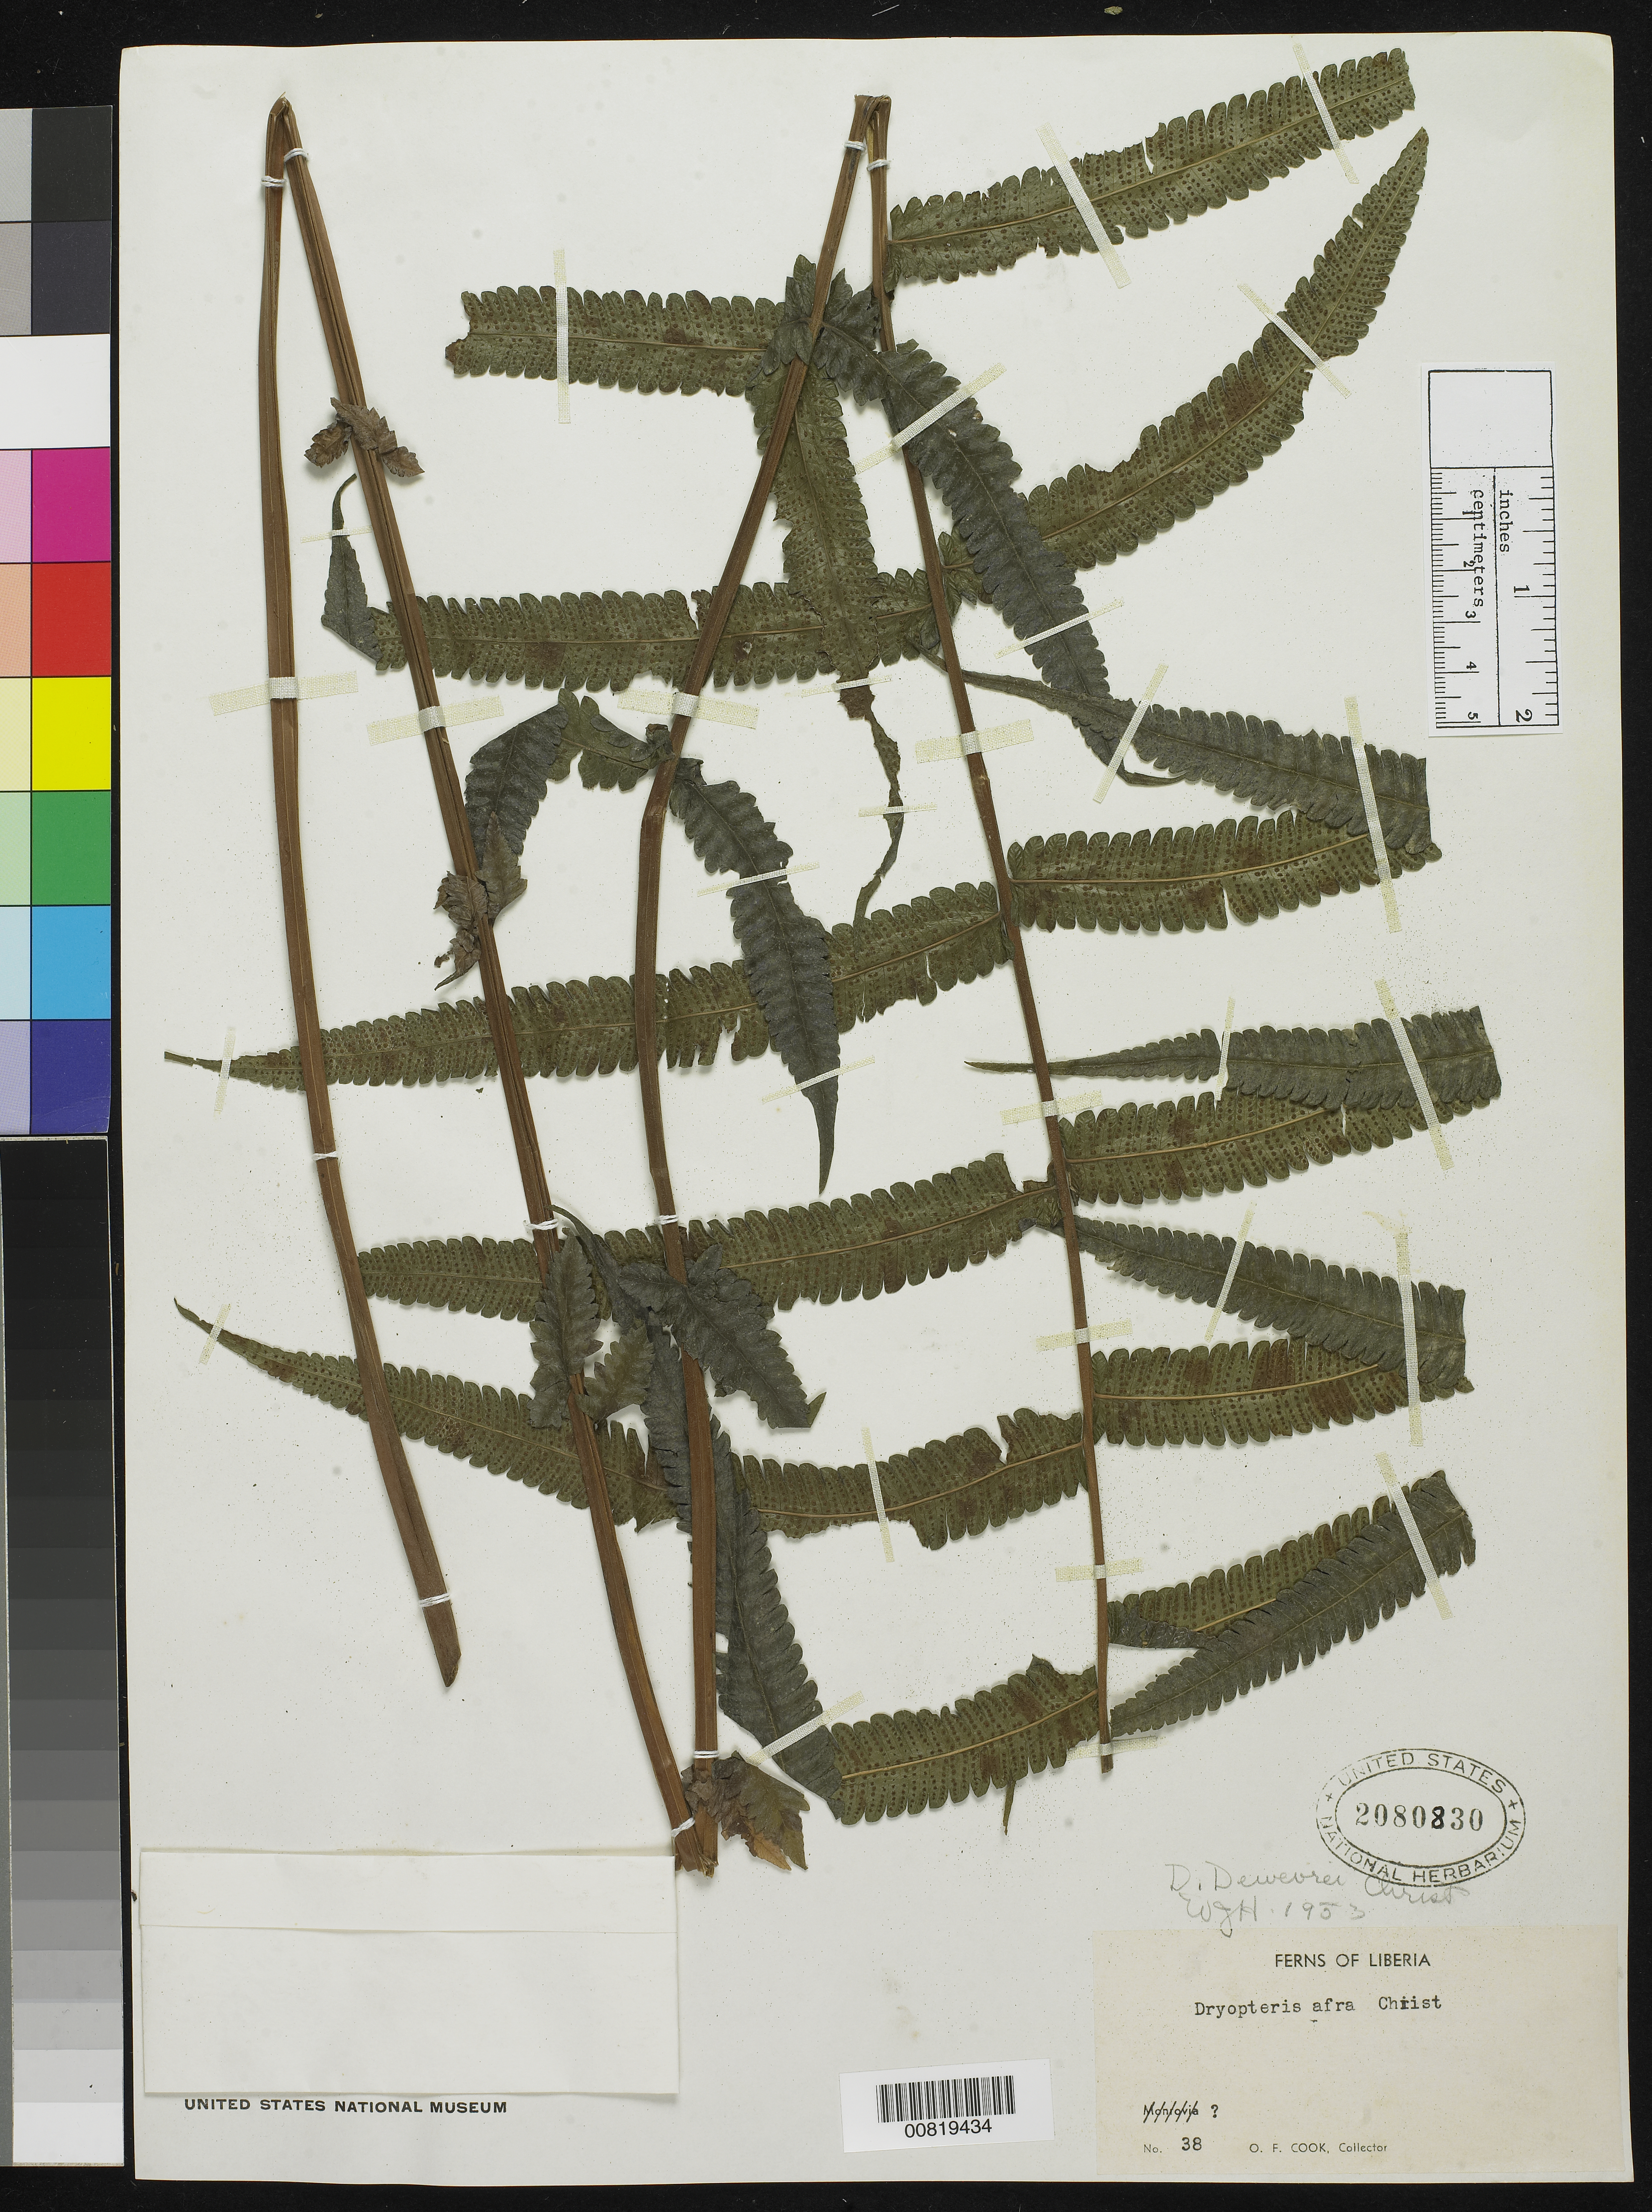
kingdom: Plantae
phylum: Tracheophyta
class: Polypodiopsida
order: Polypodiales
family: Thelypteridaceae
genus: Pneumatopteris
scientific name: Pneumatopteris afra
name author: (Christ) Holttum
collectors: O. F. Cook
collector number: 38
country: Liberia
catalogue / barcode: US 2080830